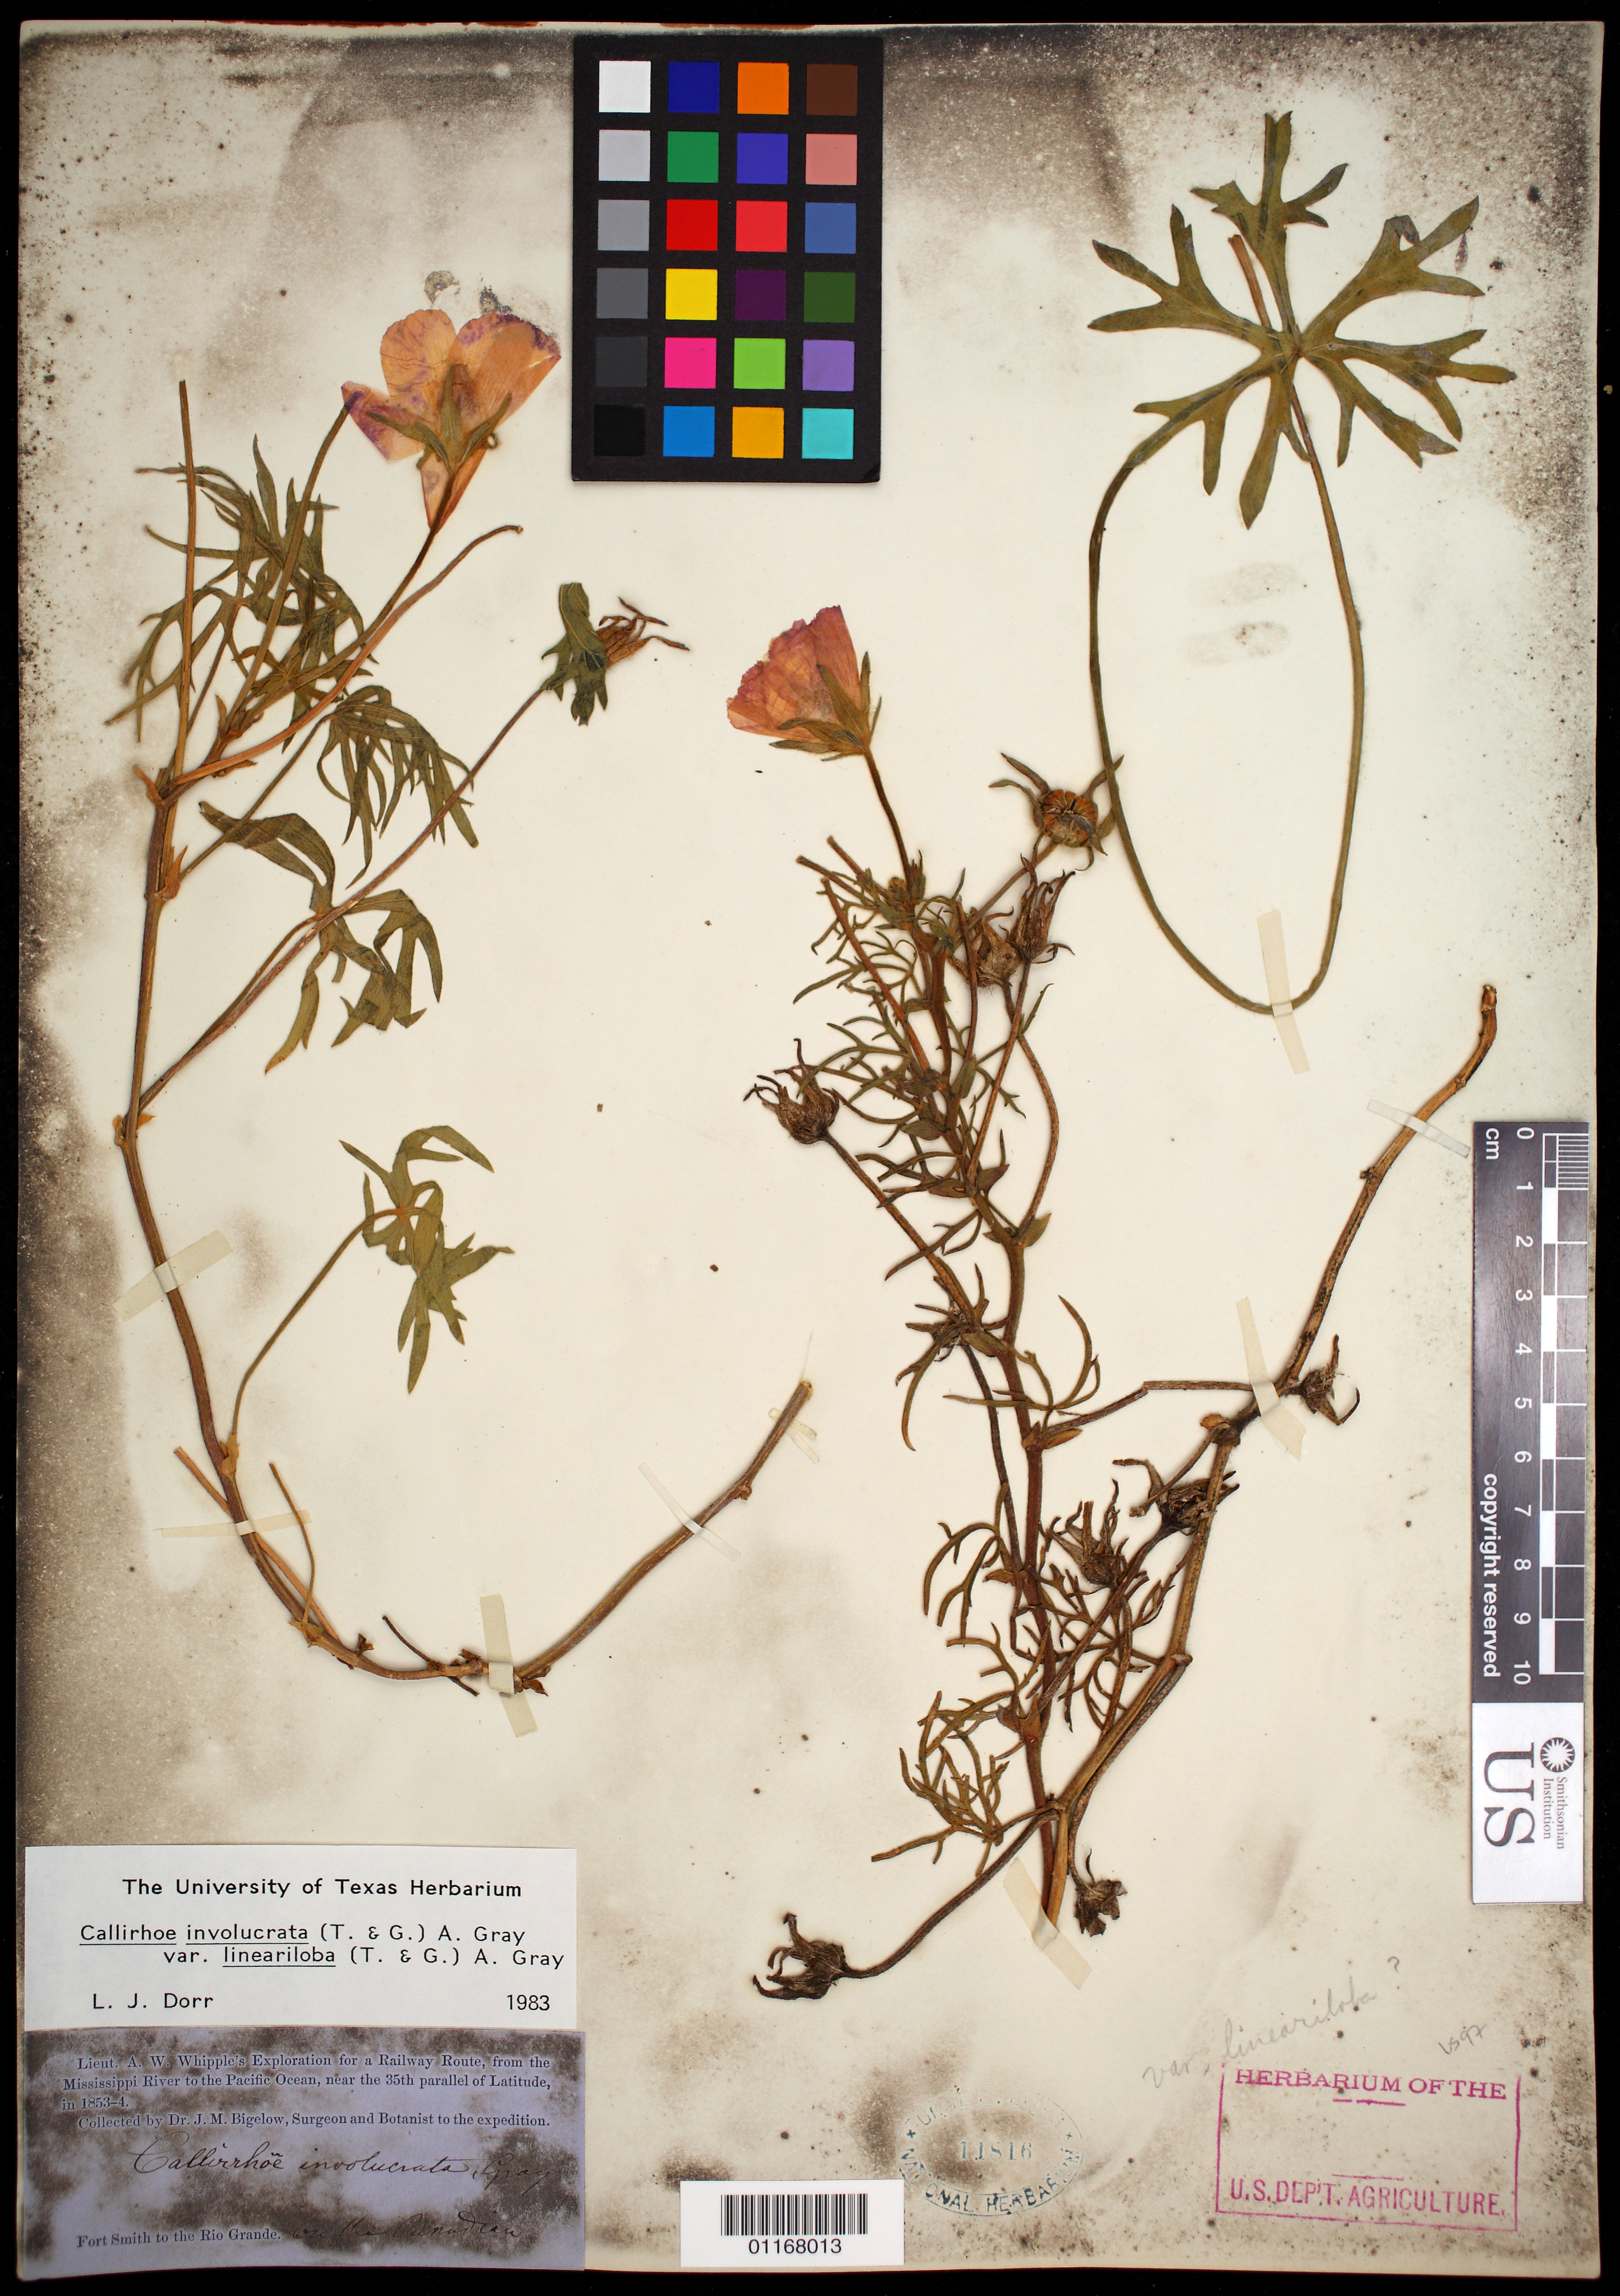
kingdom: Plantae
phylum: Tracheophyta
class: Magnoliopsida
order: Malvales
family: Malvaceae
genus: Callirhoe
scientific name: Callirhoe involucrata var. lineariloba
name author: (Torr. & A. Gray) A. Gray ex S. Watson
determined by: Dorr, L. J., (BOT), Smithsonian Institution - National Museum of Natural History (UNITED STATES)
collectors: J. M. Bigelow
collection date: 1853/1854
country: United States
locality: Fort Smith to the Rio Grande. Canadian River.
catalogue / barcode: US 11816